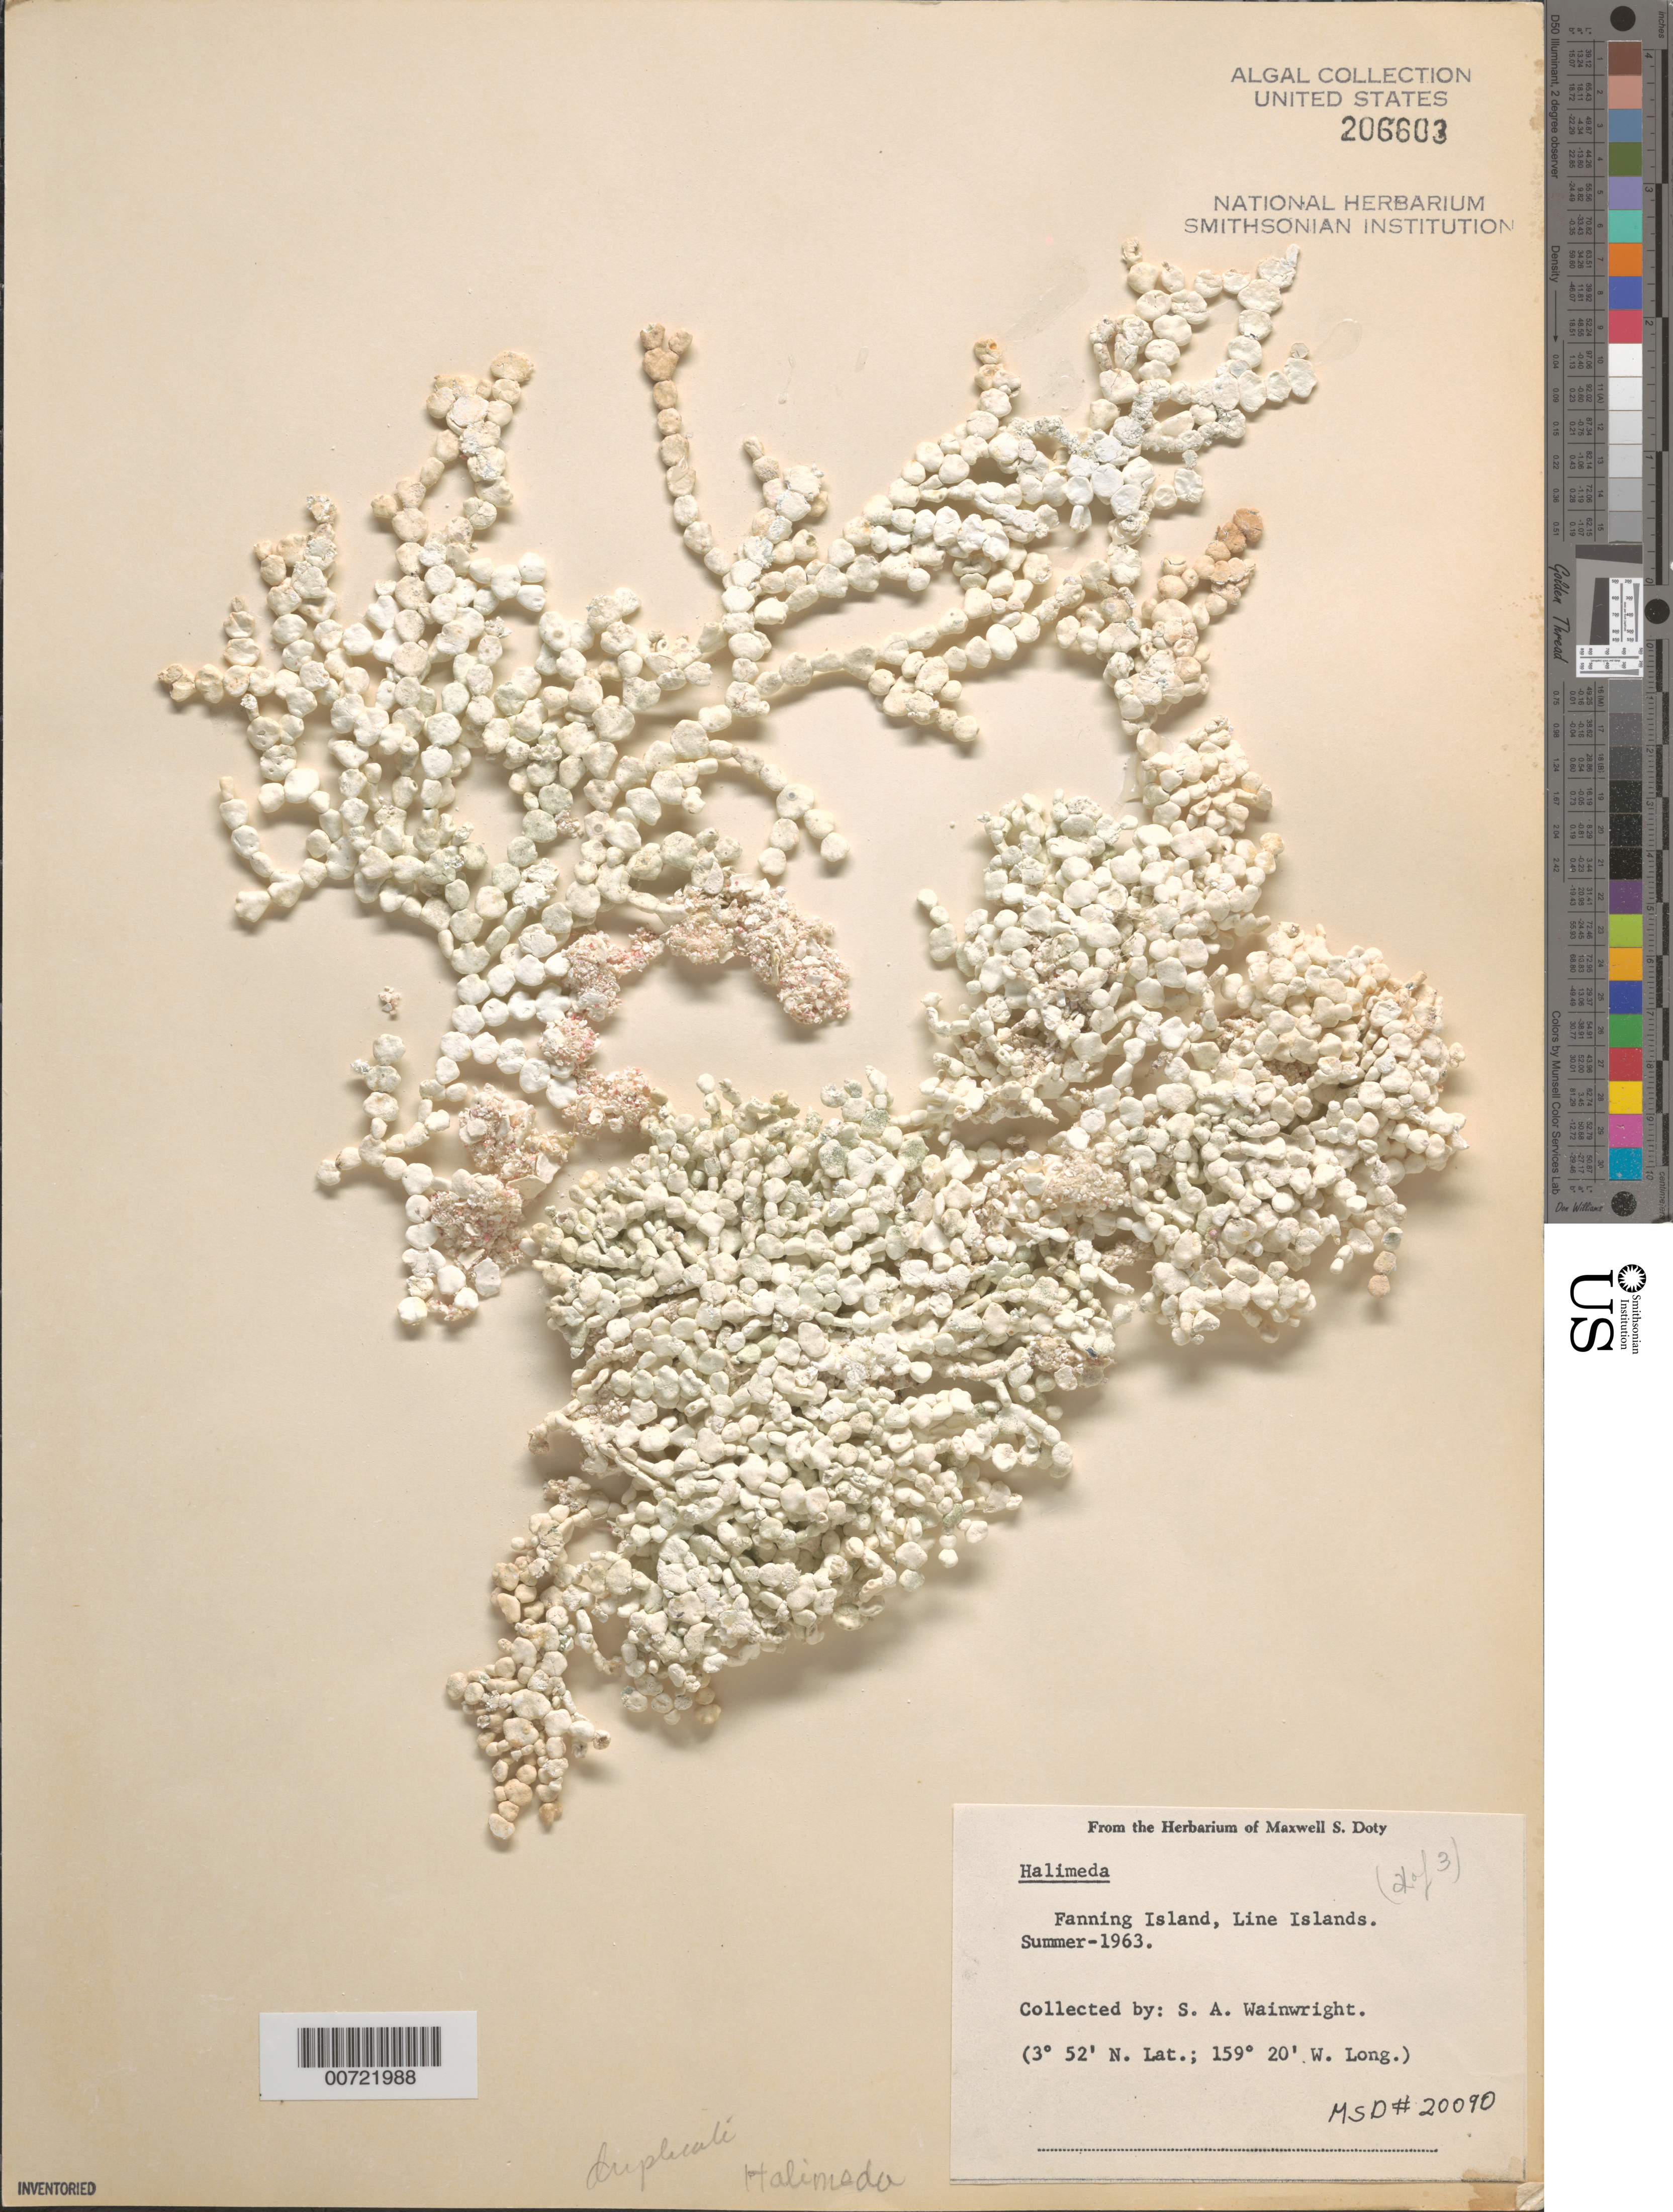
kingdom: Plantae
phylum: Chlorophyta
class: Ulvophyceae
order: Bryopsidales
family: Halimedaceae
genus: Halimeda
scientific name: Halimeda sp.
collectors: S. Wainwright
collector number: MSD 20090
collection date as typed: Sum 1963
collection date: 1963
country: Kiribati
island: Tabuaeran (Fanning) Atoll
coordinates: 3 52' N, 159 20' W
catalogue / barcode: US 206603